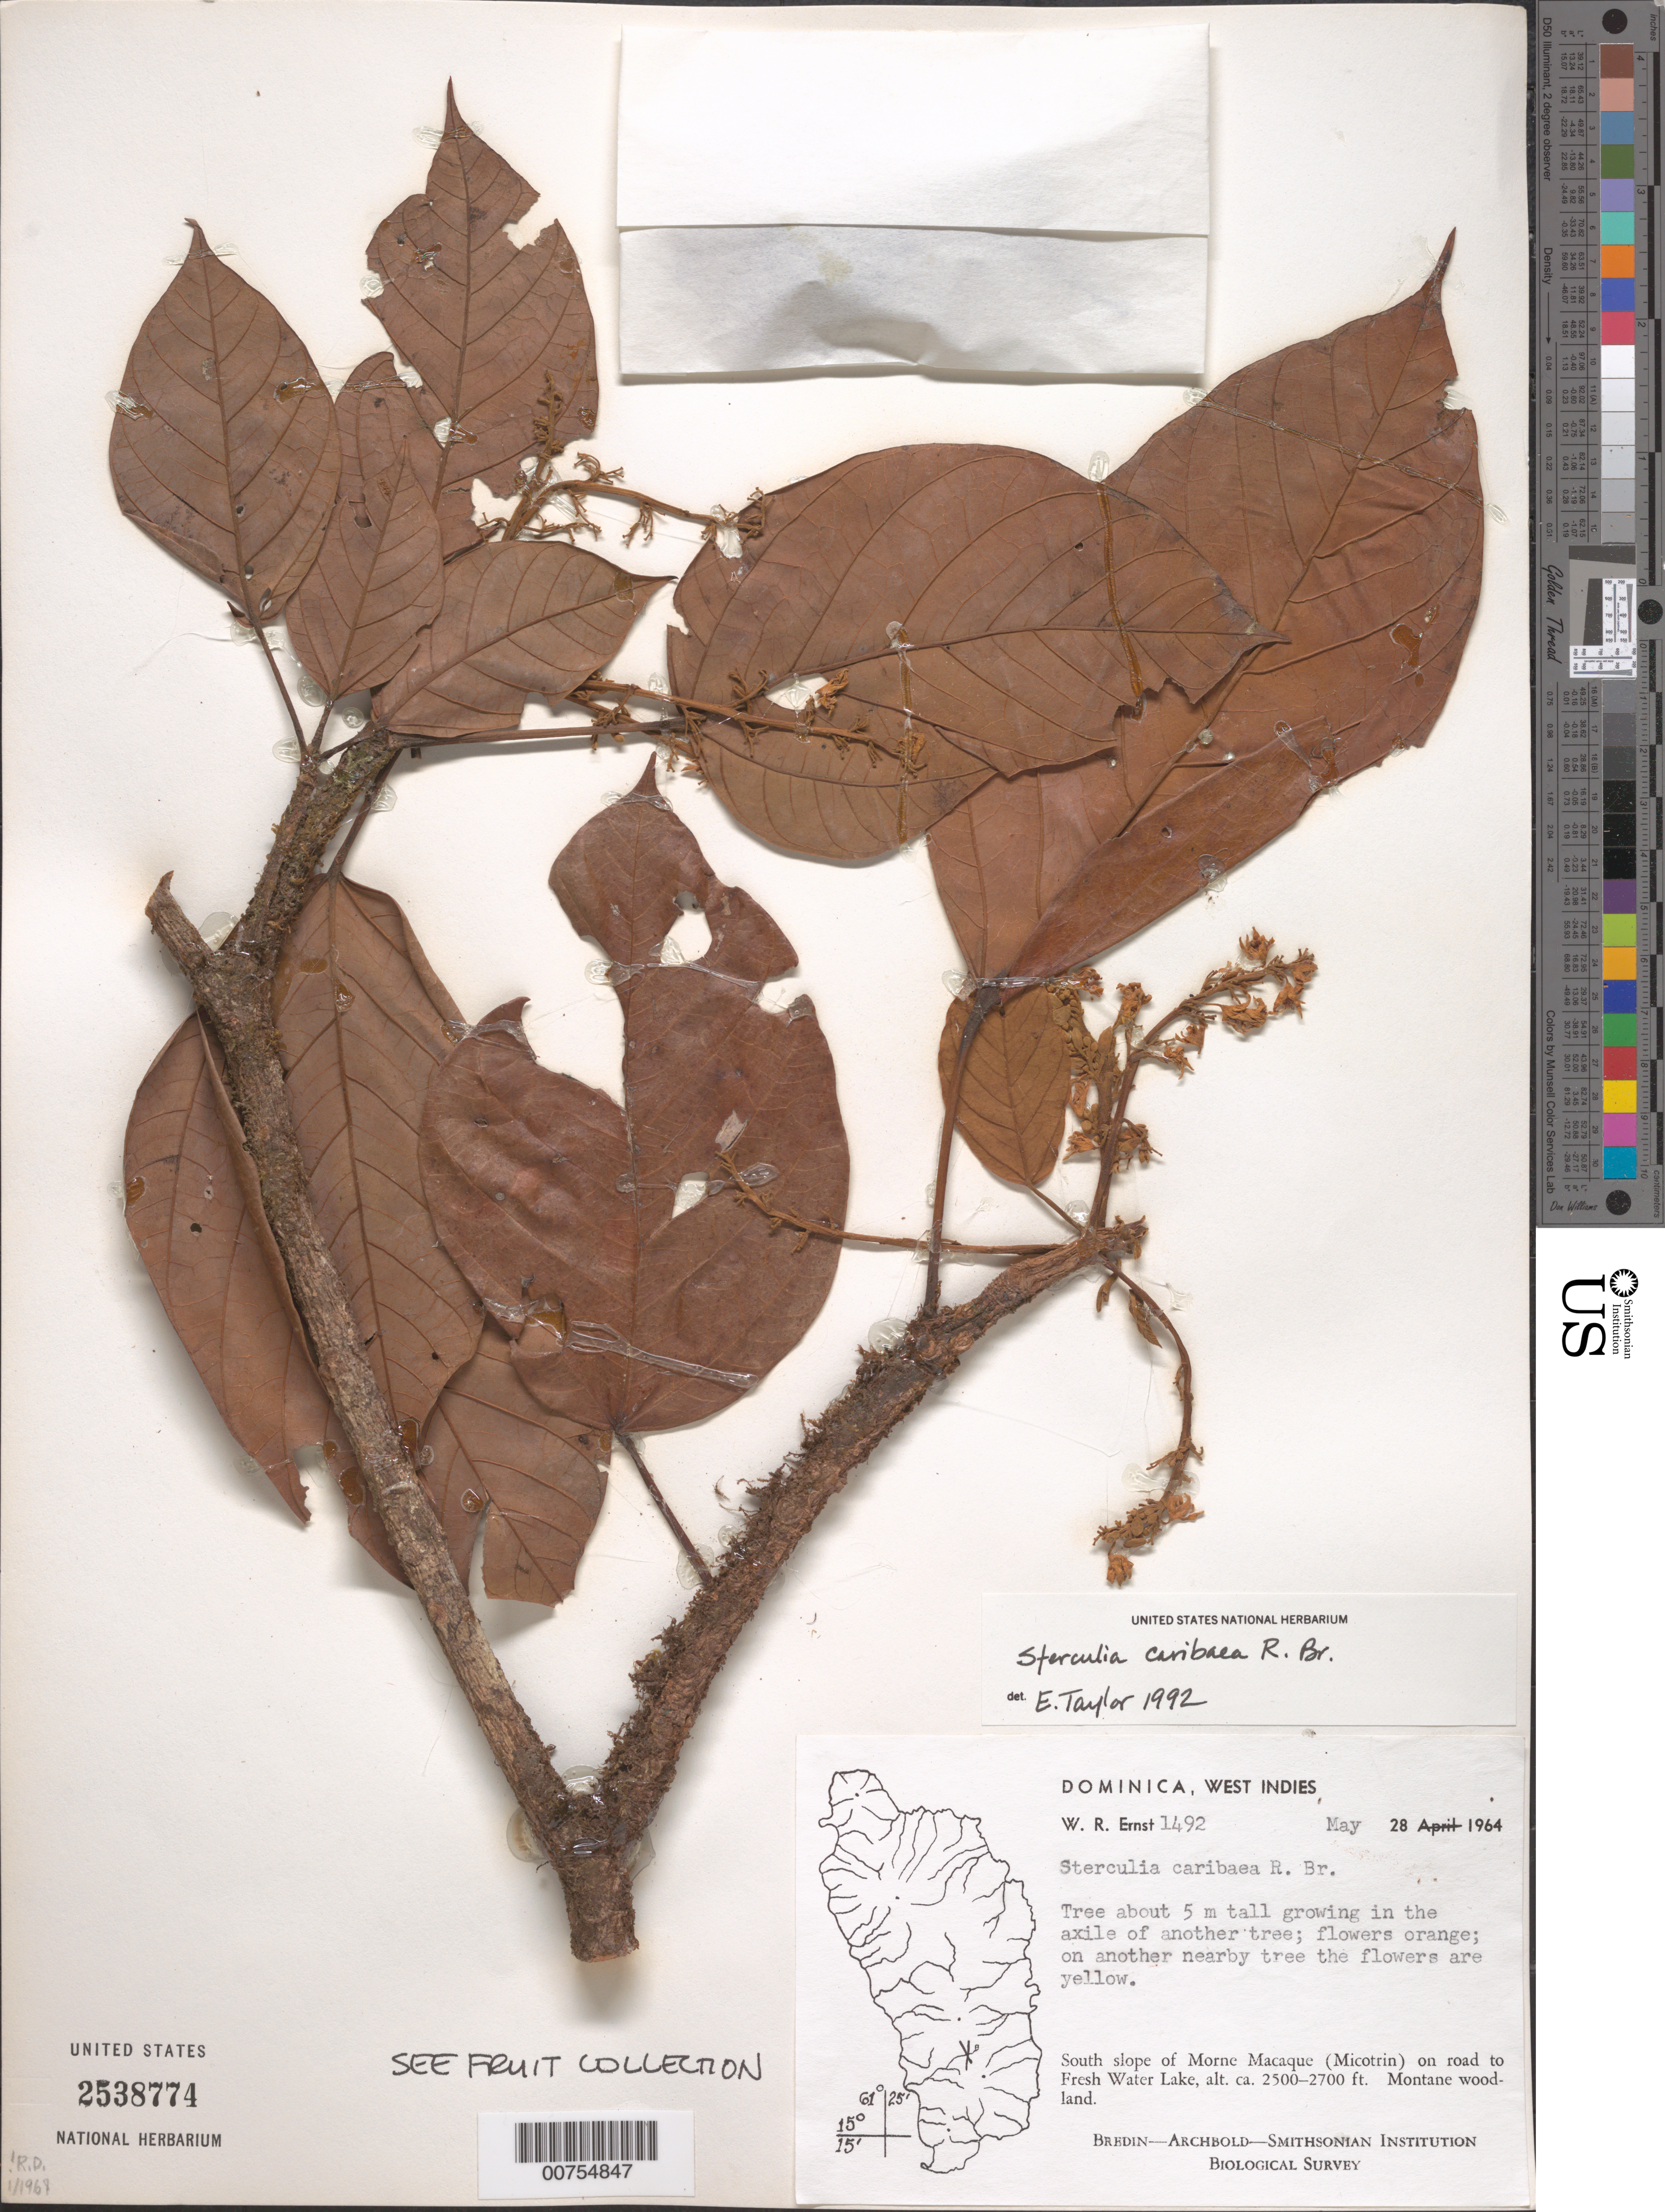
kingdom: Plantae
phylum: Tracheophyta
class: Magnoliopsida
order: Malvales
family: Malvaceae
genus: Sterculia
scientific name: Sterculia caribaea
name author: R. Br.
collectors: W. R. Ernst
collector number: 1492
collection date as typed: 28 May 1964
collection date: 1964-05-28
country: Dominica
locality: S slope of Morne Macaque (Micotrin) on road to Fresh Water Lake.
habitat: Montane woodland.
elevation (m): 2500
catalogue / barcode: US 2538774